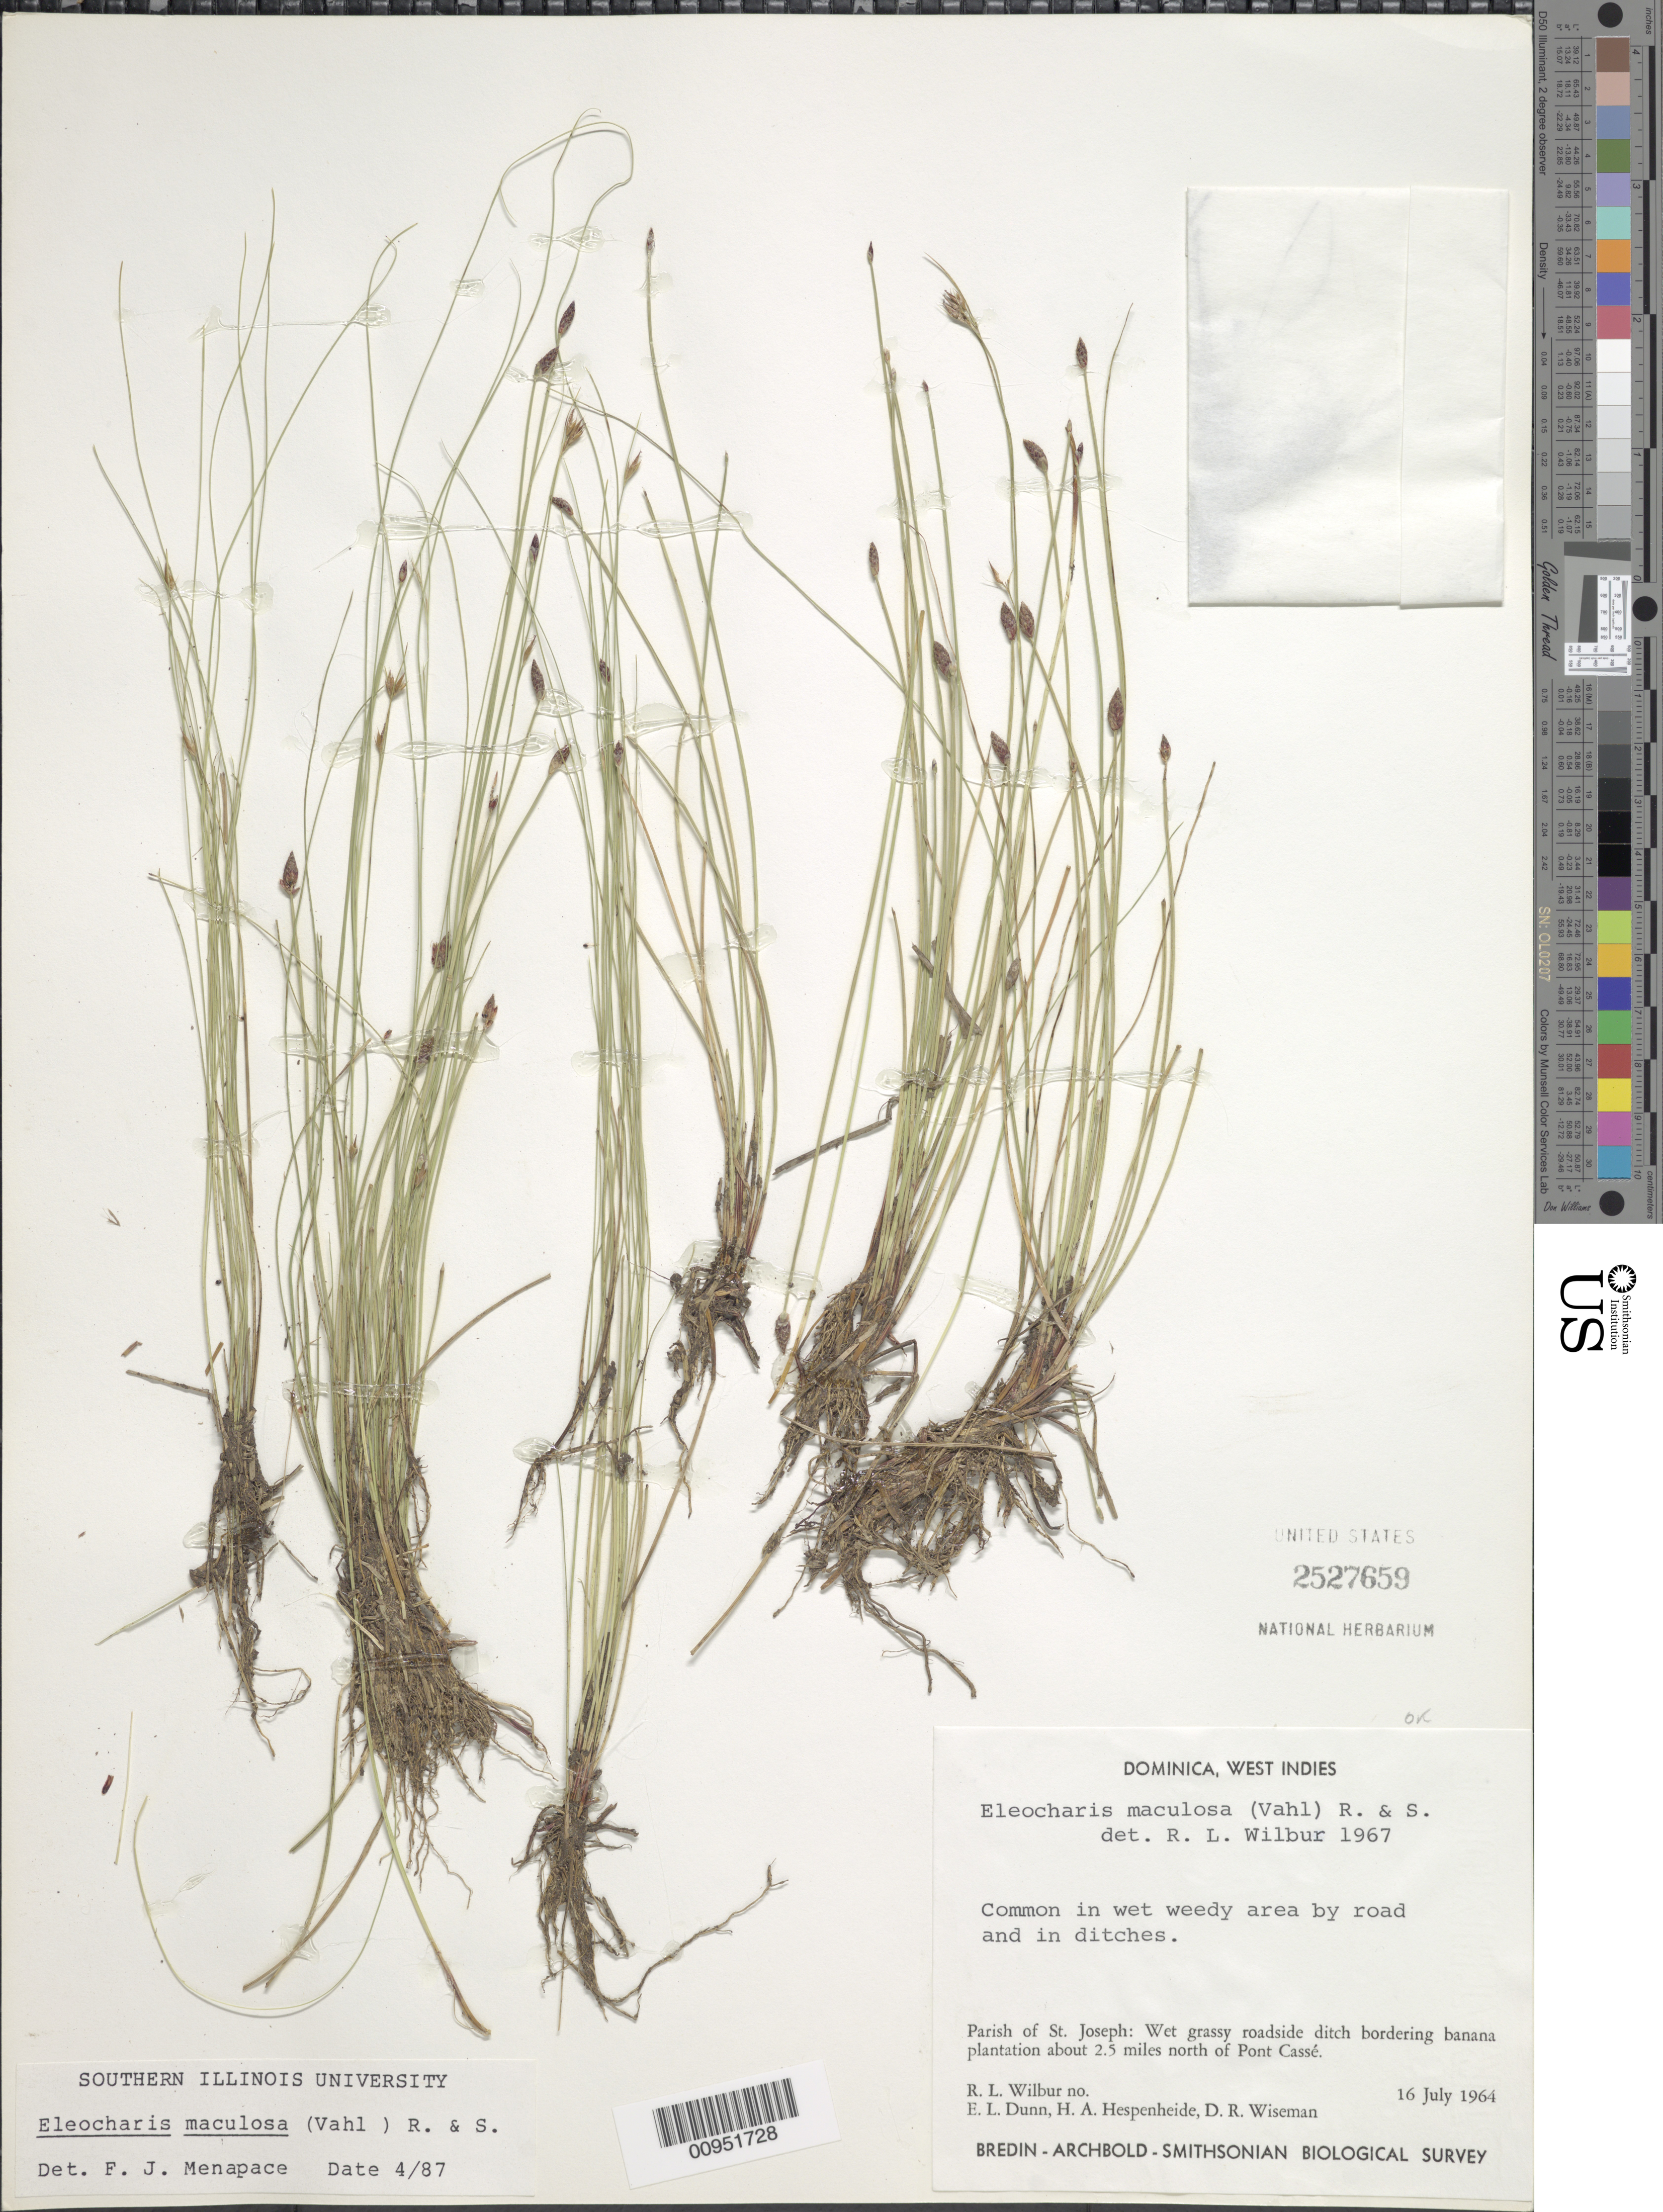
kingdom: Plantae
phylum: Tracheophyta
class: Liliopsida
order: Poales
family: Cyperaceae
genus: Eleocharis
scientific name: Eleocharis maculosa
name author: (Vahl) Roem. & Schult.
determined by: Menapace, F. J.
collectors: R. L. Wilbur, E. Dunn, H. A. Hespenheide & D. R. Wiseman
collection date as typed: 16 Jul 1964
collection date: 1964-07-16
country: Dominica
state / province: St. Joseph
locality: Roadside ditch bordering banana plantation about 2.5 miles N of Pont Cassé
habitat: Wet weedy (grassy) area by road (roadside ditch) and in ditches bordering banana plantation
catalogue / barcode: US 2527659